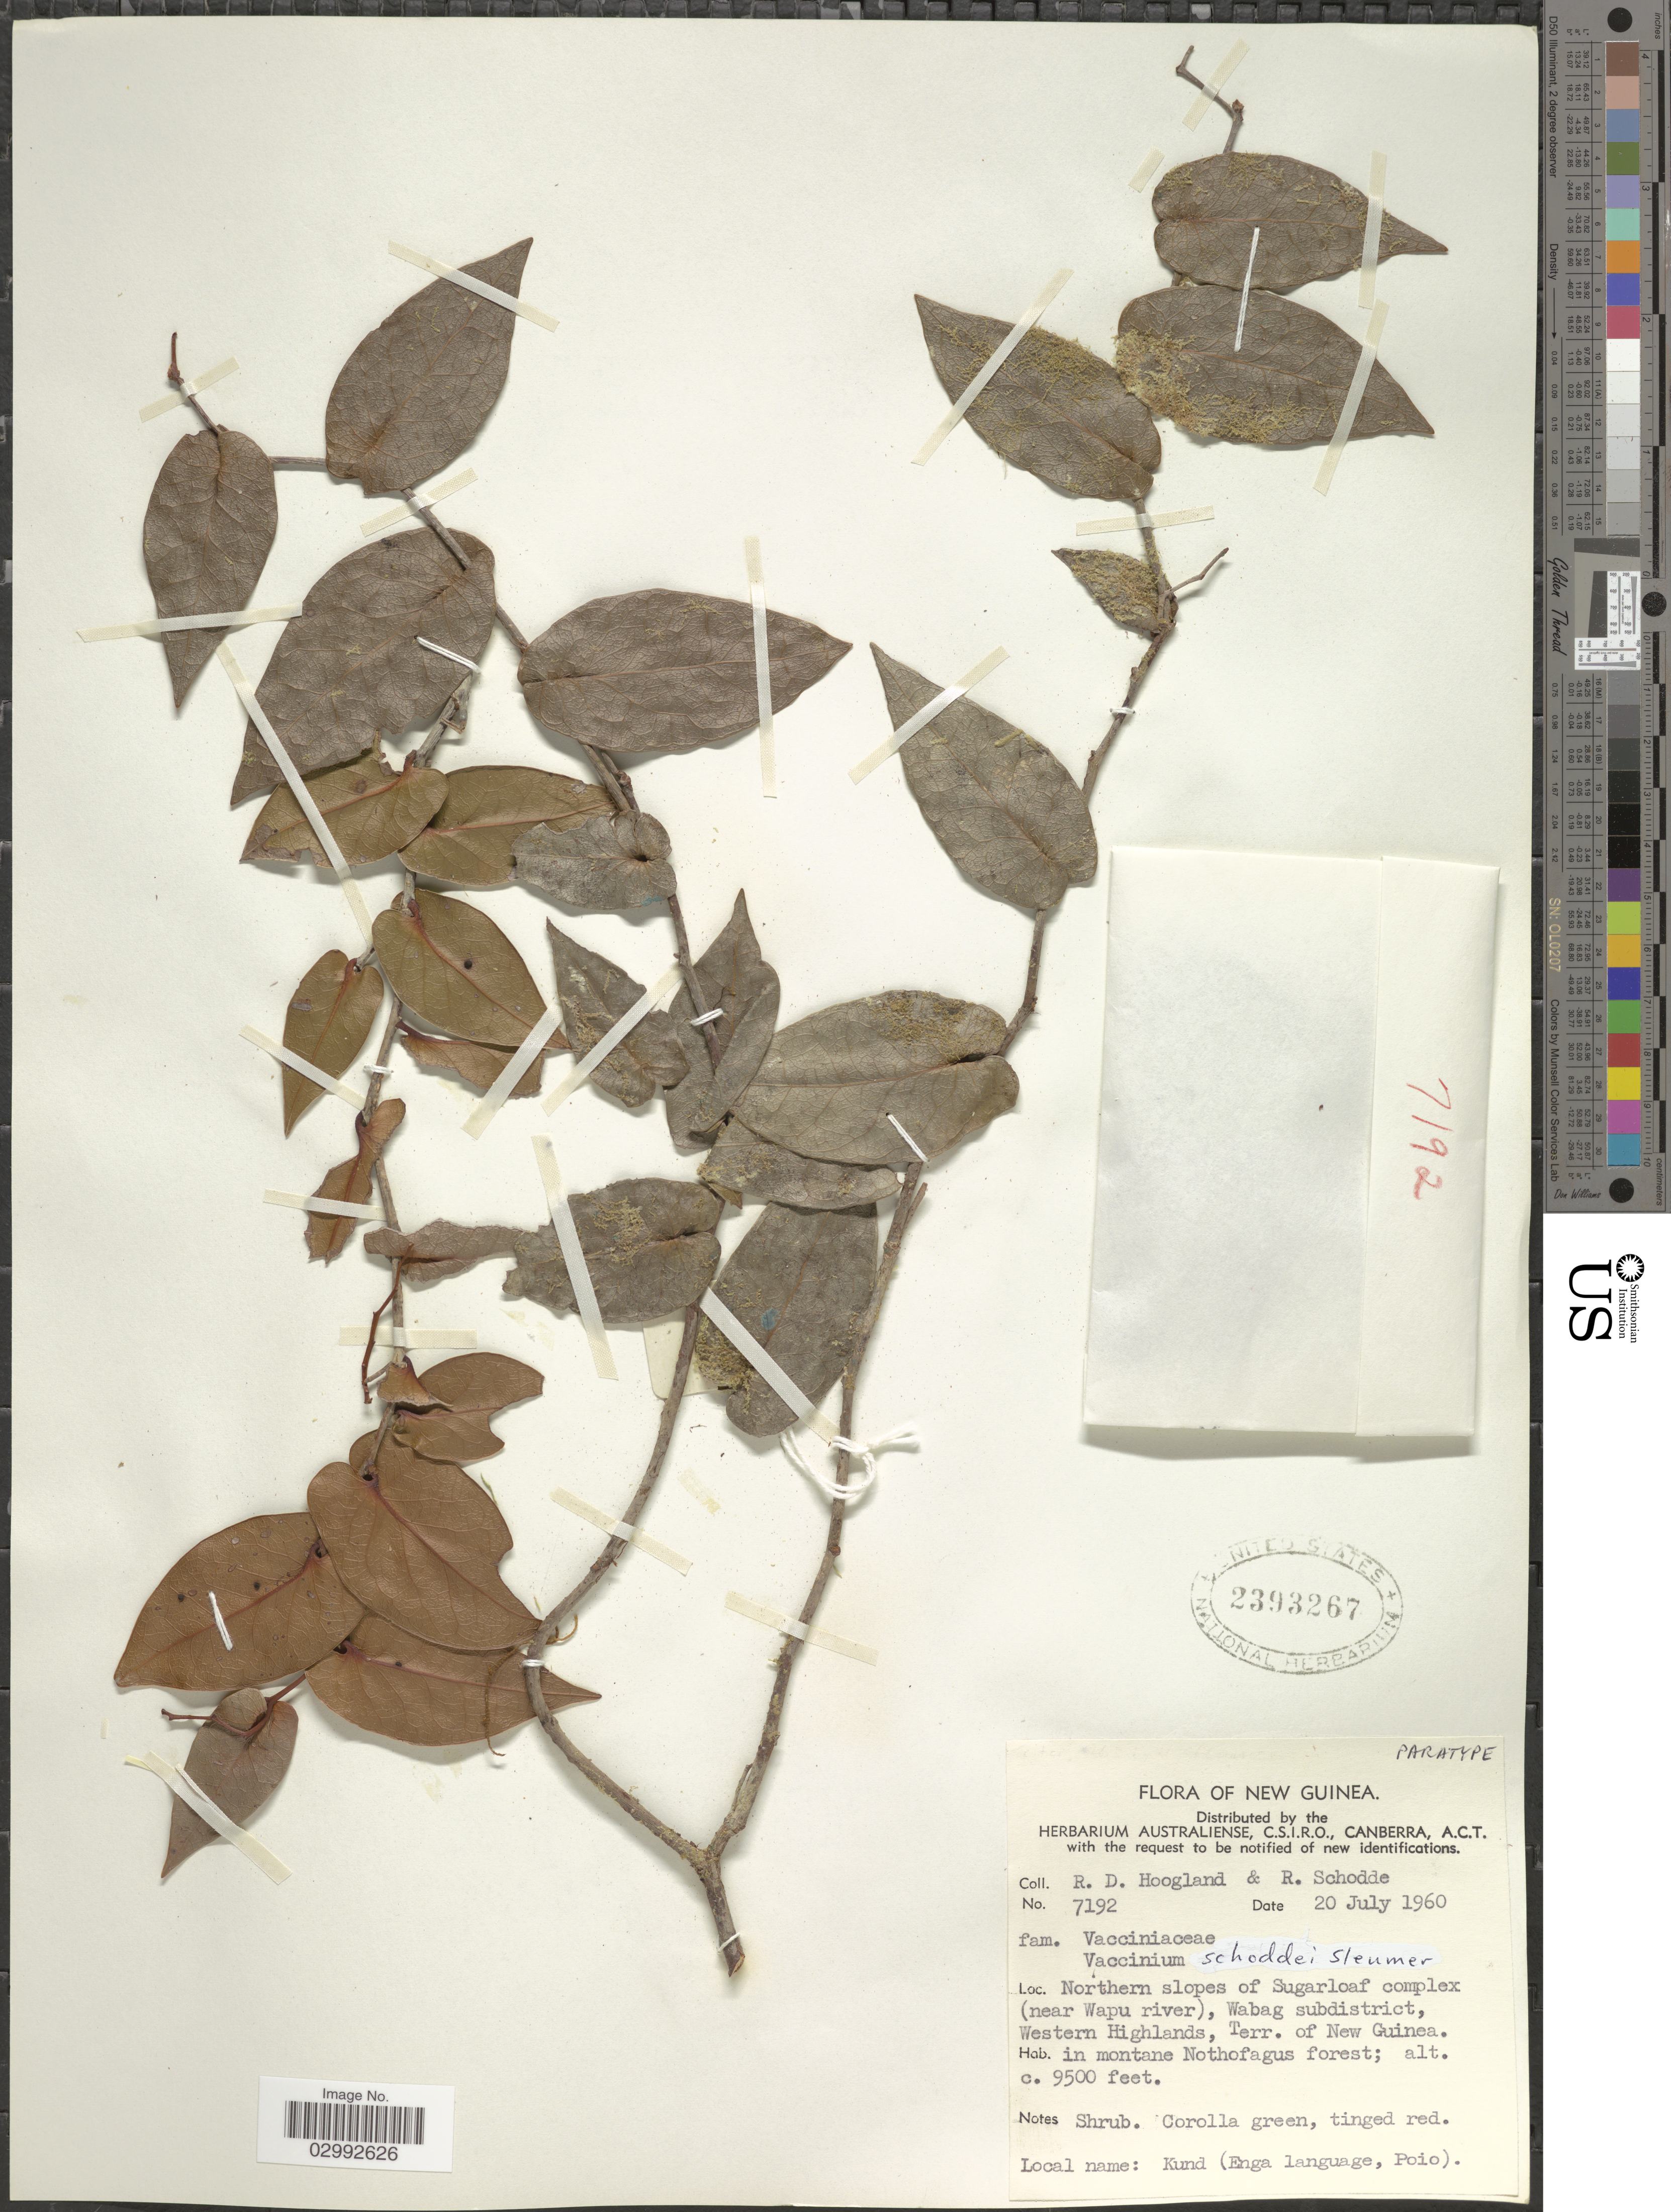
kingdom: Plantae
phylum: Tracheophyta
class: Magnoliopsida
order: Ericales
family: Ericaceae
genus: Vaccinium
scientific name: Vaccinium shoddei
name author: Sleumer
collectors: R. D. Hoogland & R. Schodde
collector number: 7192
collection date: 1960-07-20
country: Papua New Guinea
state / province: Western Highlands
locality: New Guinea, Northern slopes of Sugarloaf complex (near Wapu River), Wabag subdistrict, Western Highlands, Terr. of New Guinea.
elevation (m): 2896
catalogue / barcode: US 2393267